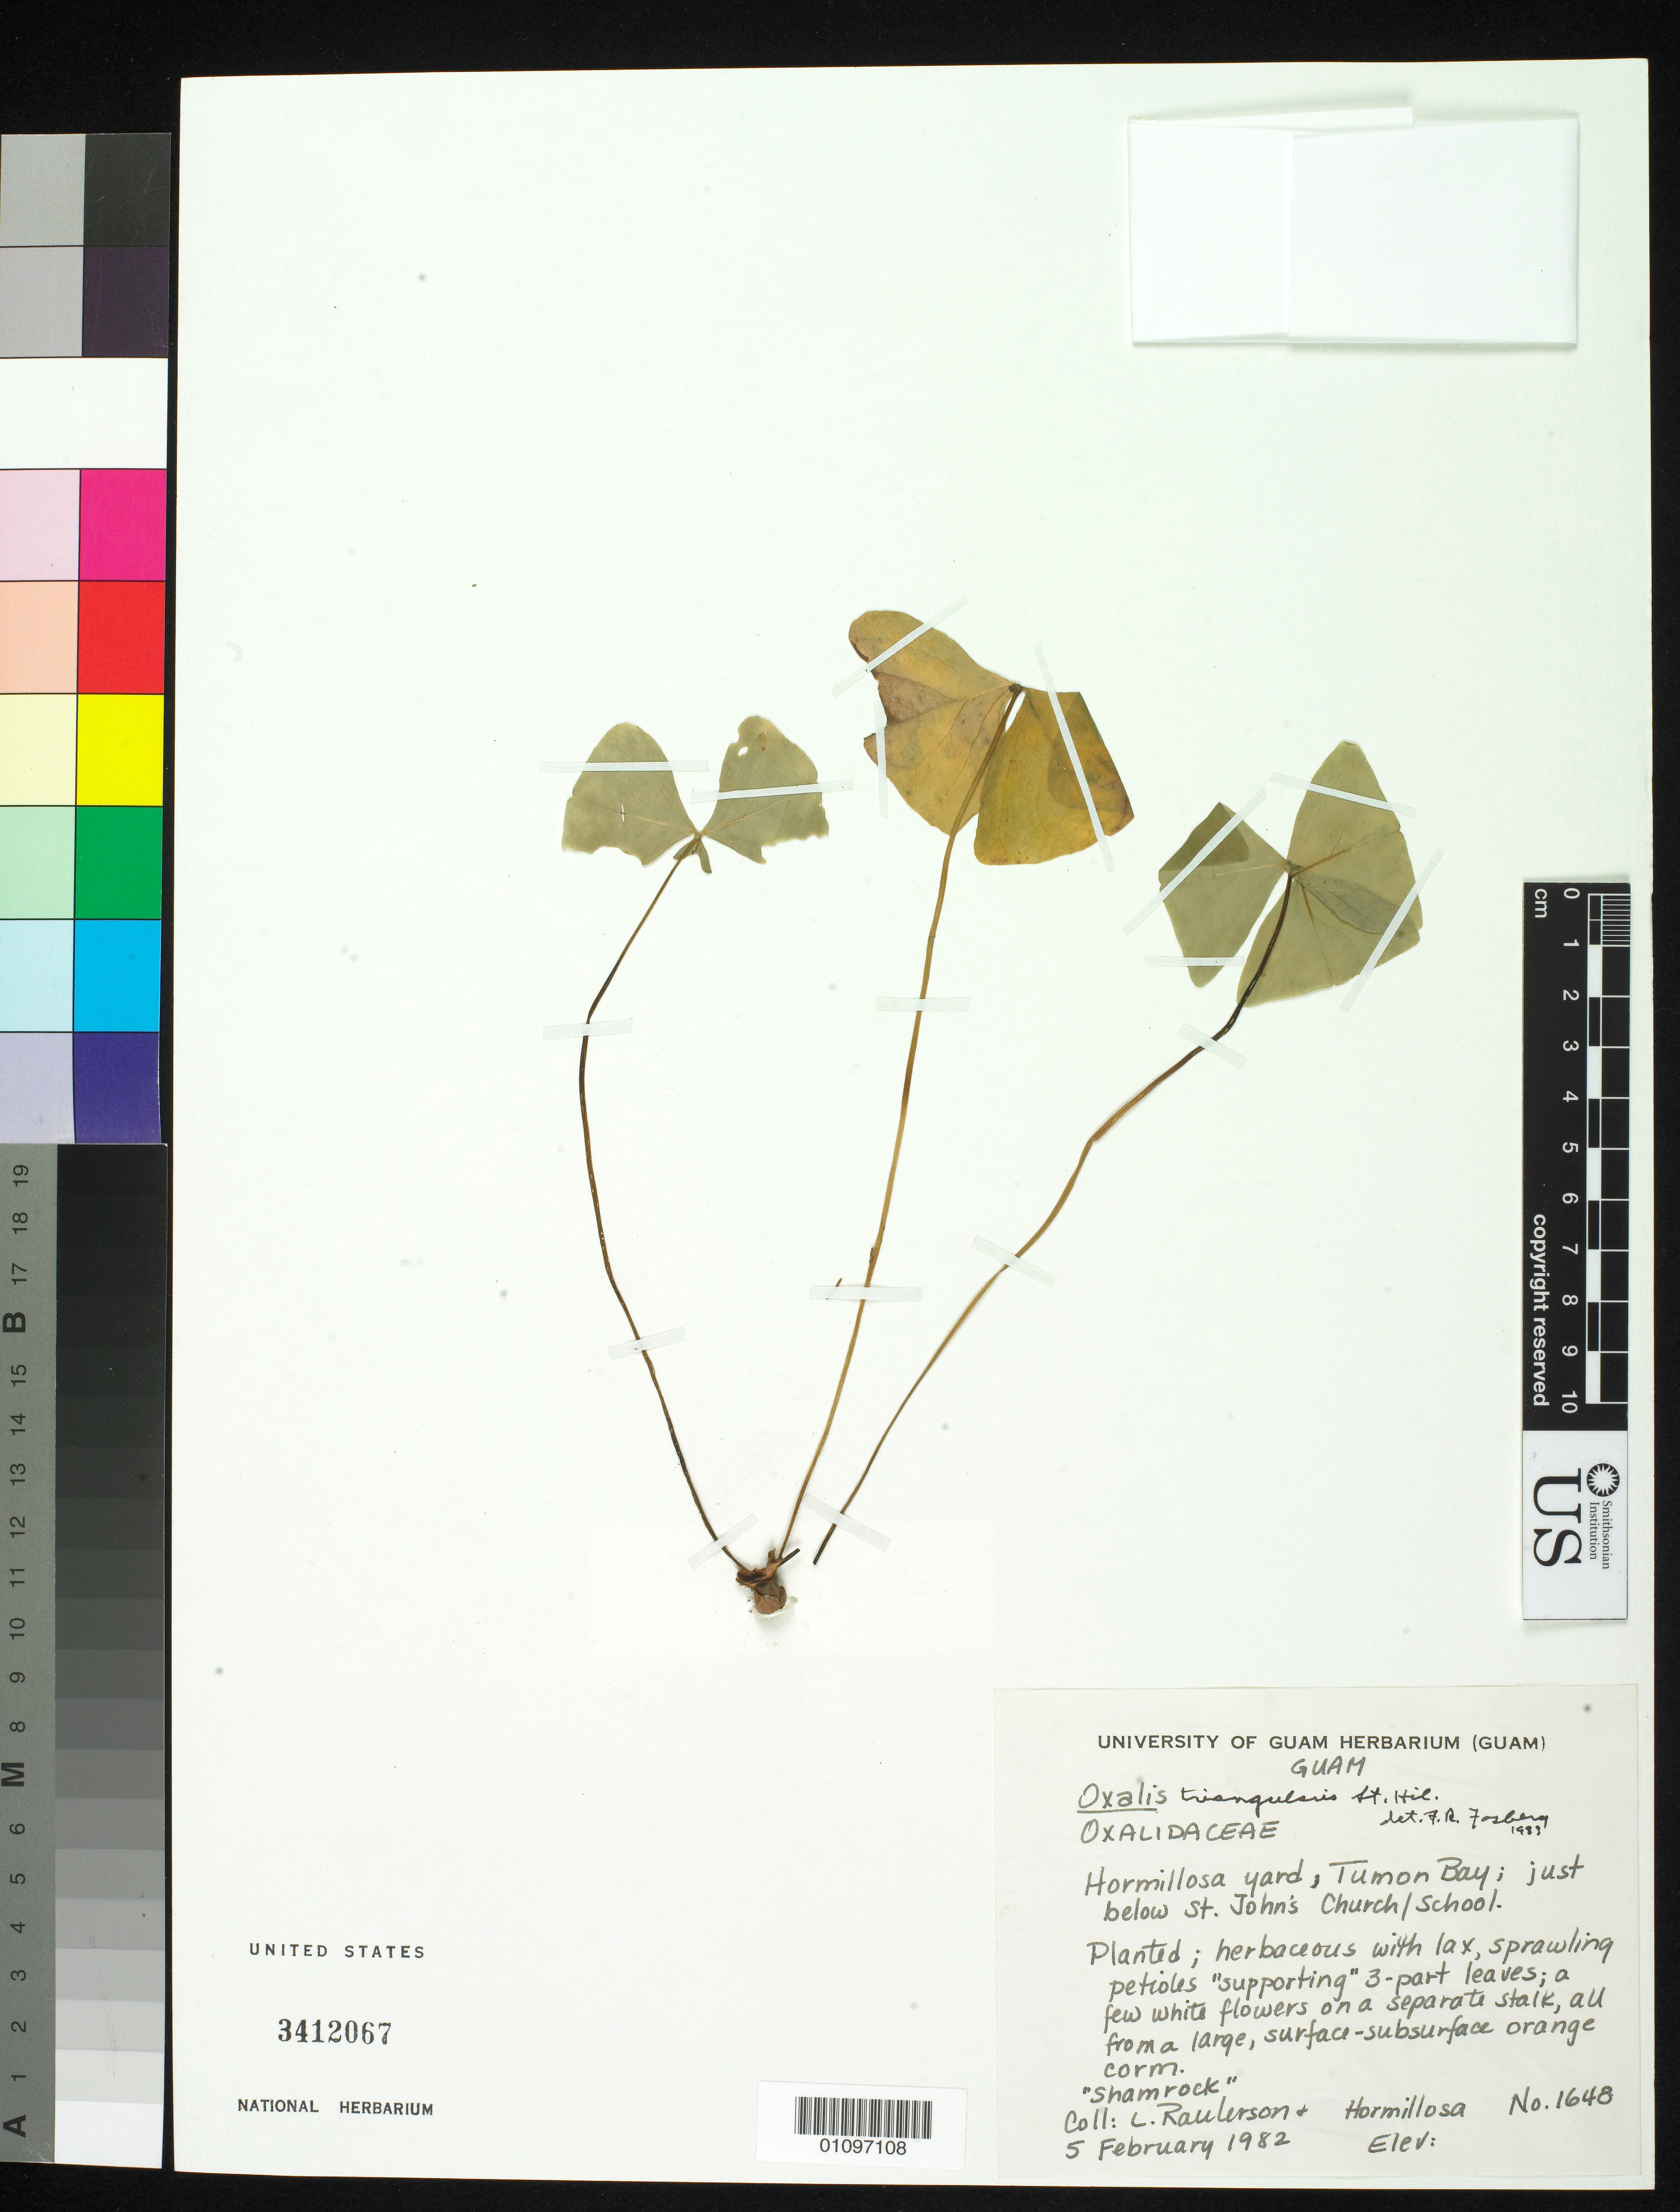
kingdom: Plantae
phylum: Tracheophyta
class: Magnoliopsida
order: Oxalidales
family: Oxalidaceae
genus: Oxalis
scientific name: Oxalis triangularis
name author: A. St.-Hil.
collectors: L. Raulerson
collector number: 1648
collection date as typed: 05 Feb 1982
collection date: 1982-02-05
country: Guam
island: Guam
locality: Hormillosa yard, Tumon Bay - just below St. John's church/school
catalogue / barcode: US 3412067